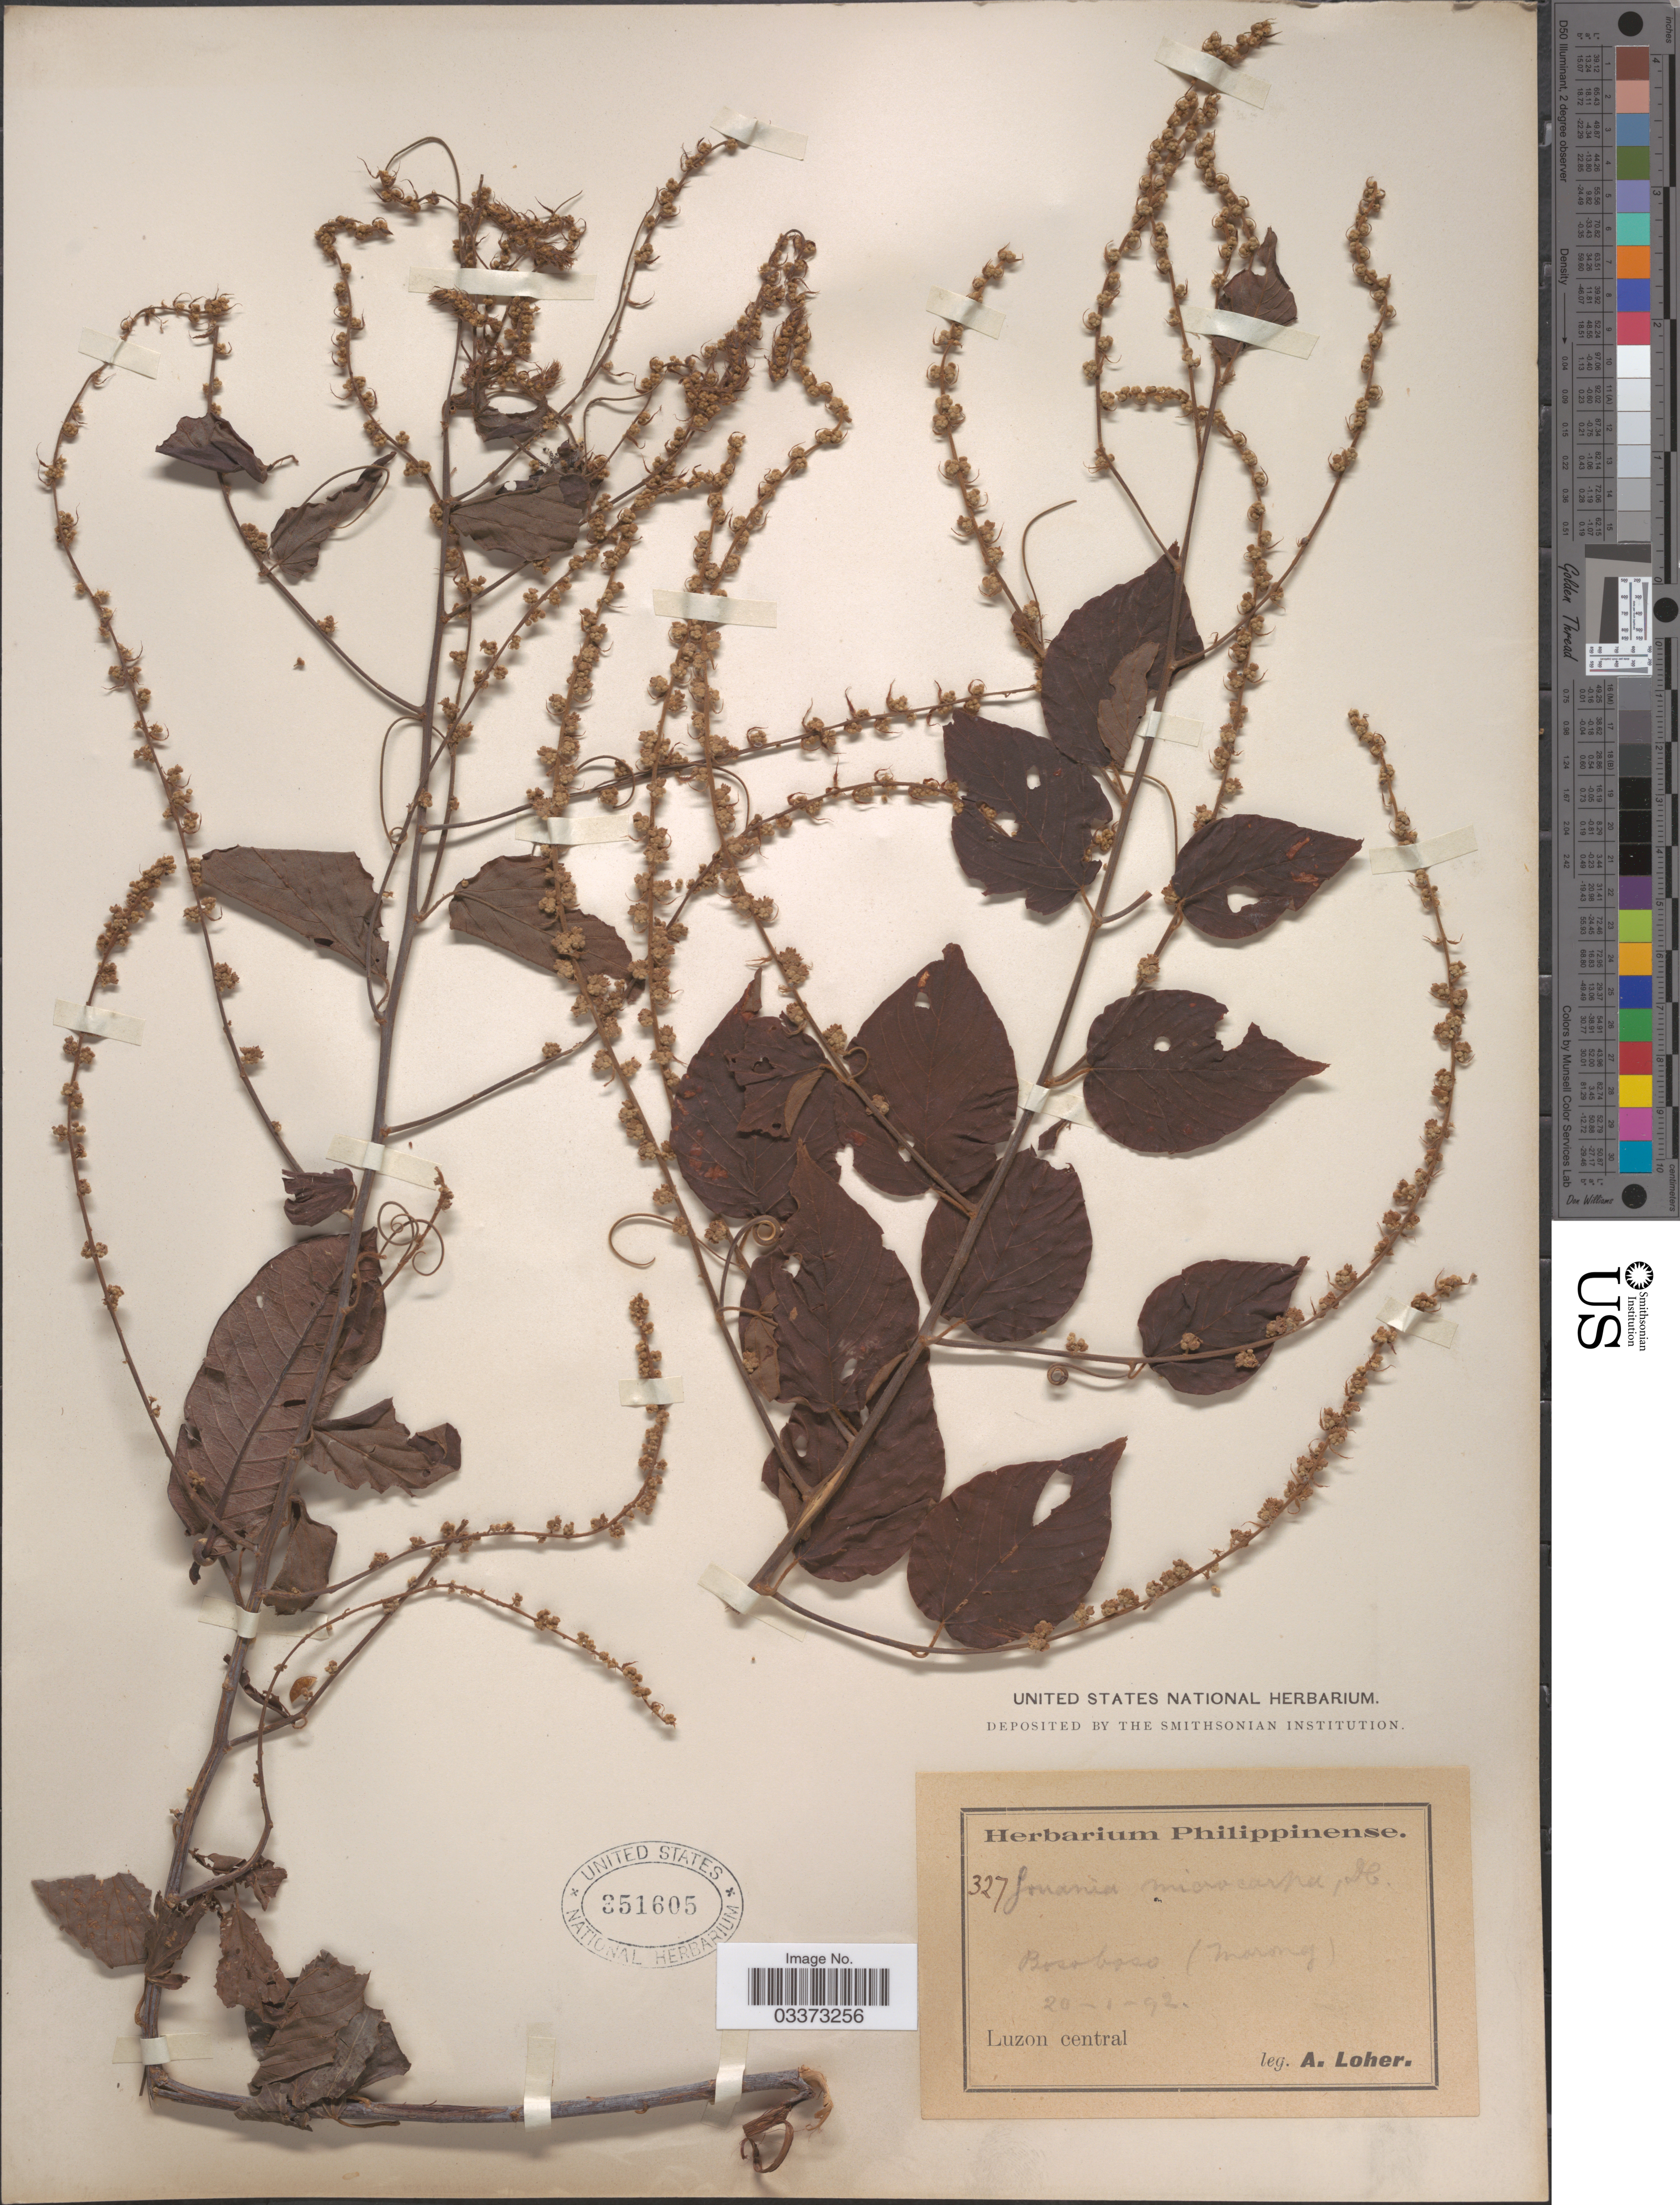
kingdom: Plantae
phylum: Tracheophyta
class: Magnoliopsida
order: Rosales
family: Rhamnaceae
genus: Gouania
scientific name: Gouania microcarpa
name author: DC.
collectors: A. Loher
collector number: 327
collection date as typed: Transcribed d/m/y: 20/1/92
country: Philippines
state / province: Central Luzon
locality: Bosoboso (Morong).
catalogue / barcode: US 351605